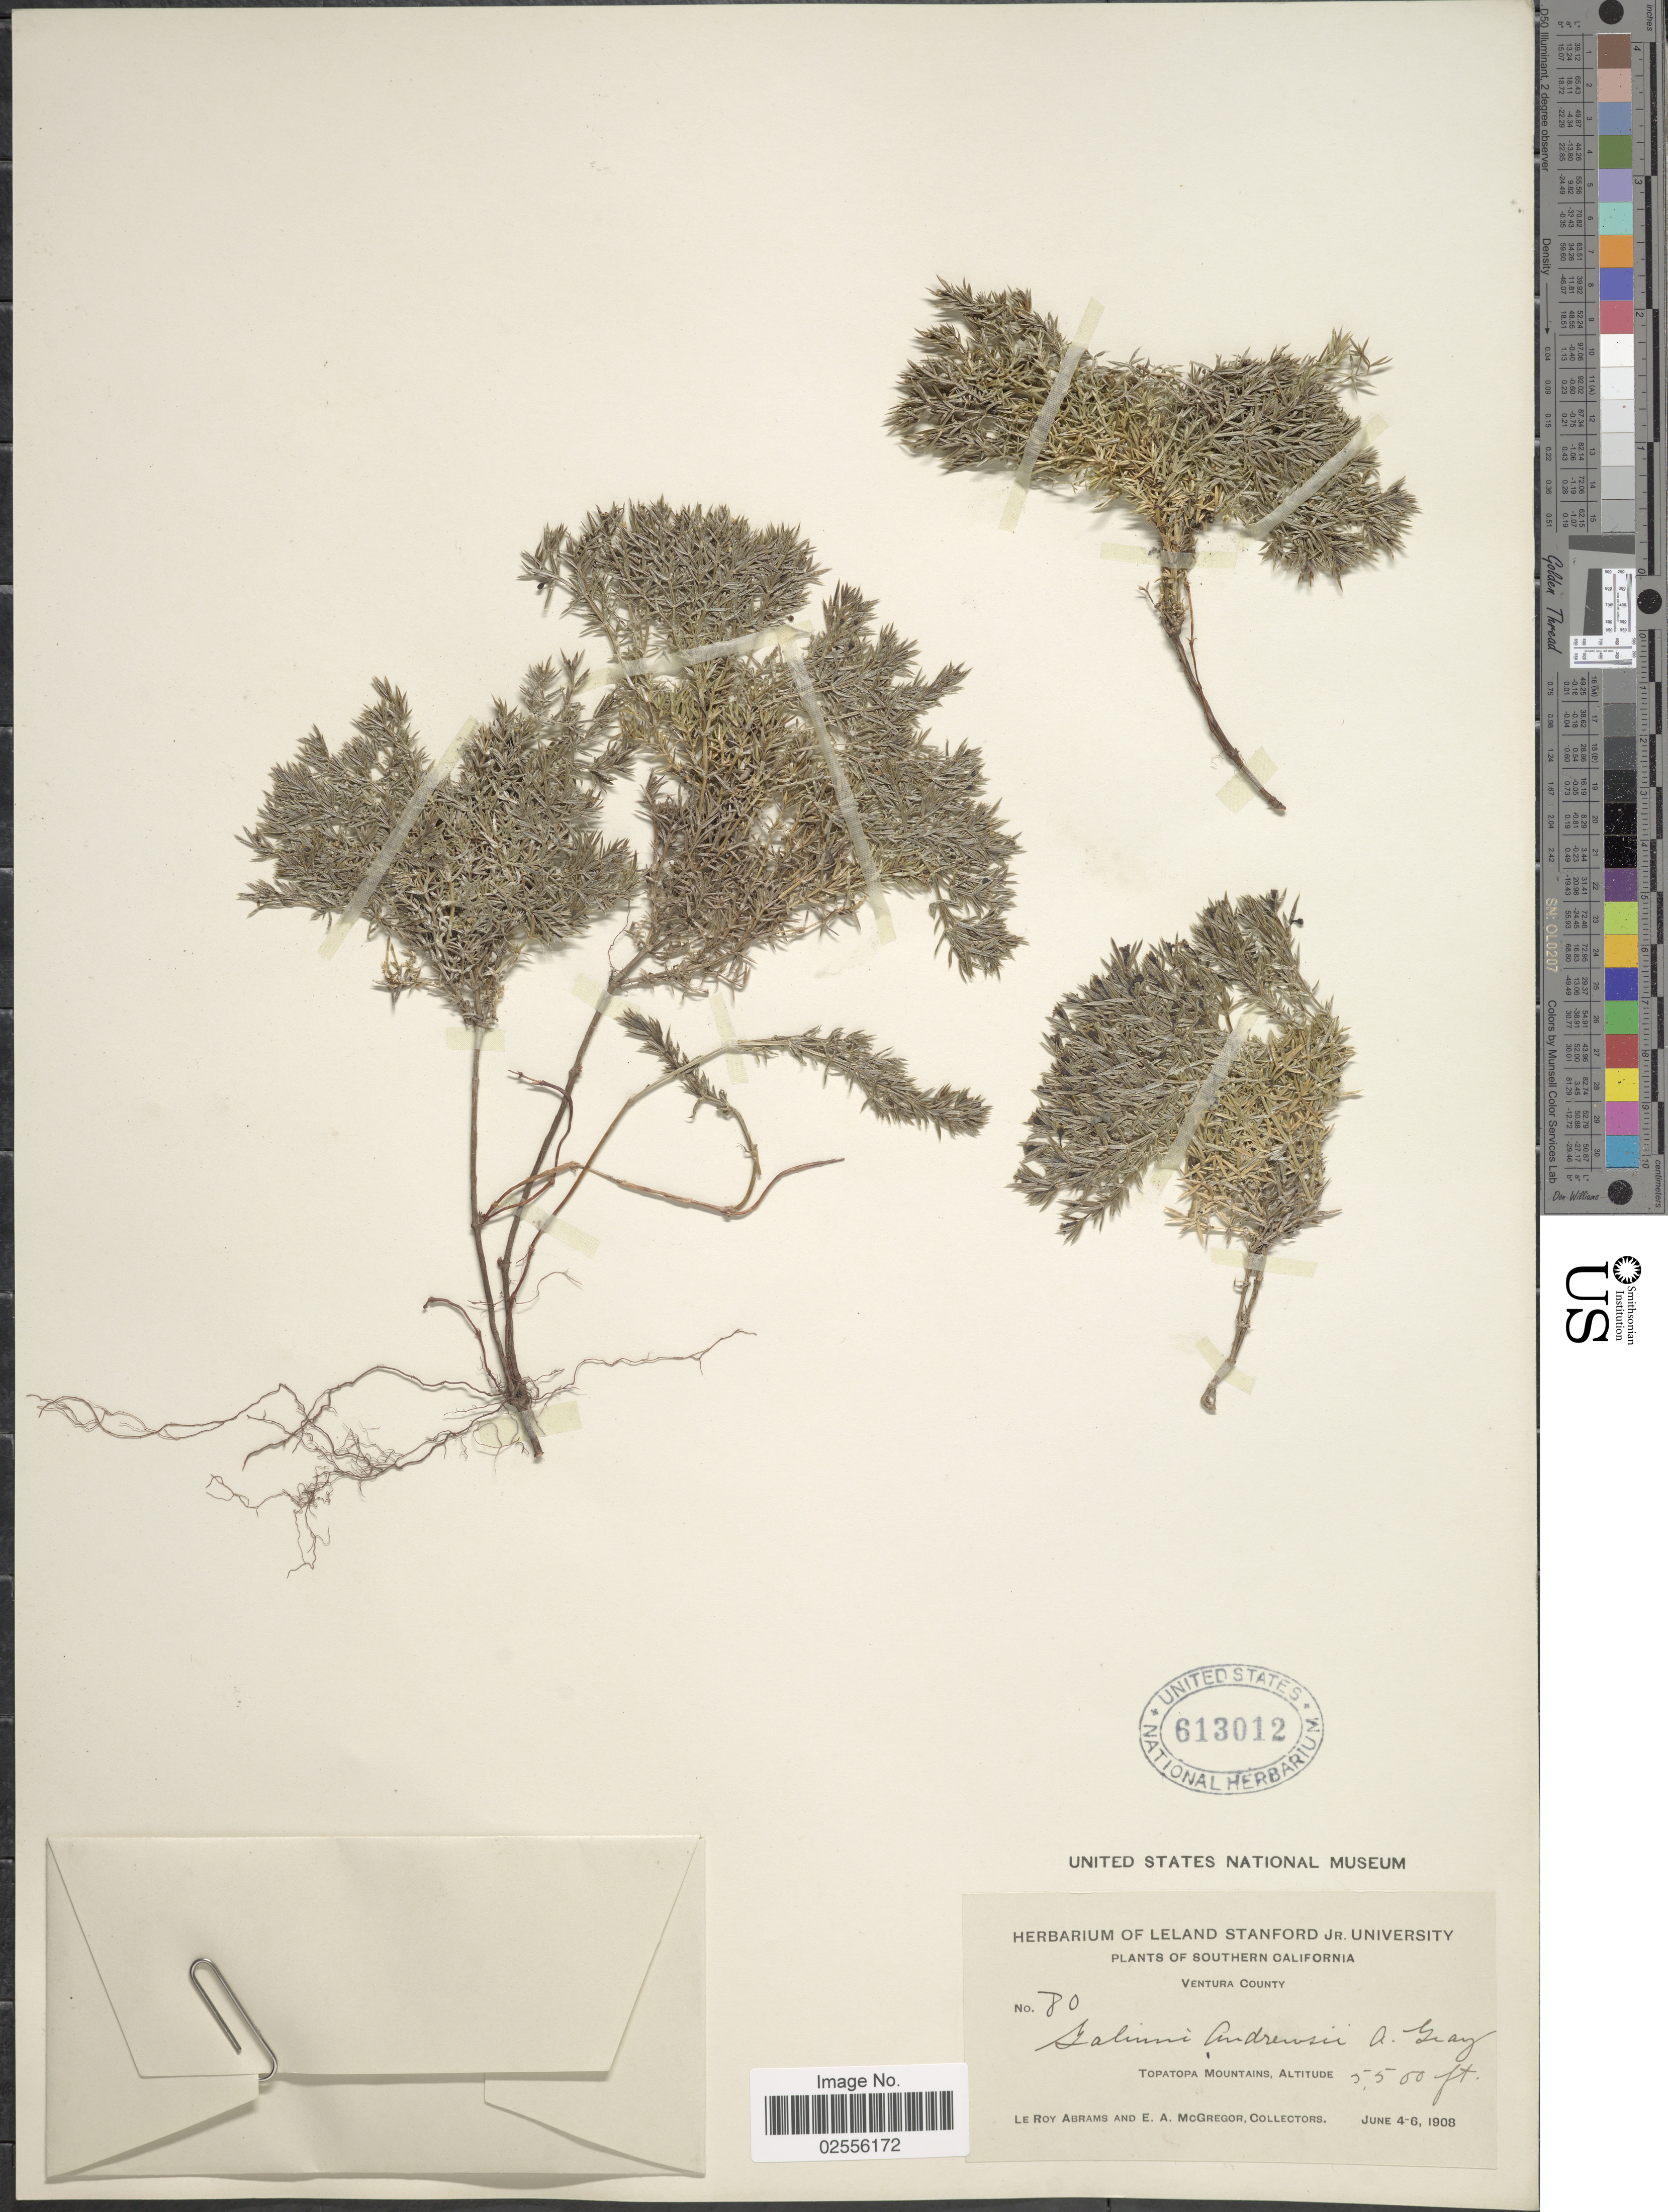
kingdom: Plantae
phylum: Tracheophyta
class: Magnoliopsida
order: Gentianales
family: Rubiaceae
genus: Galium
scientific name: Galium andrewsii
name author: A. Gray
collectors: L. Abrams & E. A. McGregor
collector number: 80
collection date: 1908-06-04/1908-06-06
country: United States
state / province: California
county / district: Ventura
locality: Southern California, Ventura County, Topatopa Mountains.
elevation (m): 1676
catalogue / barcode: US 613012